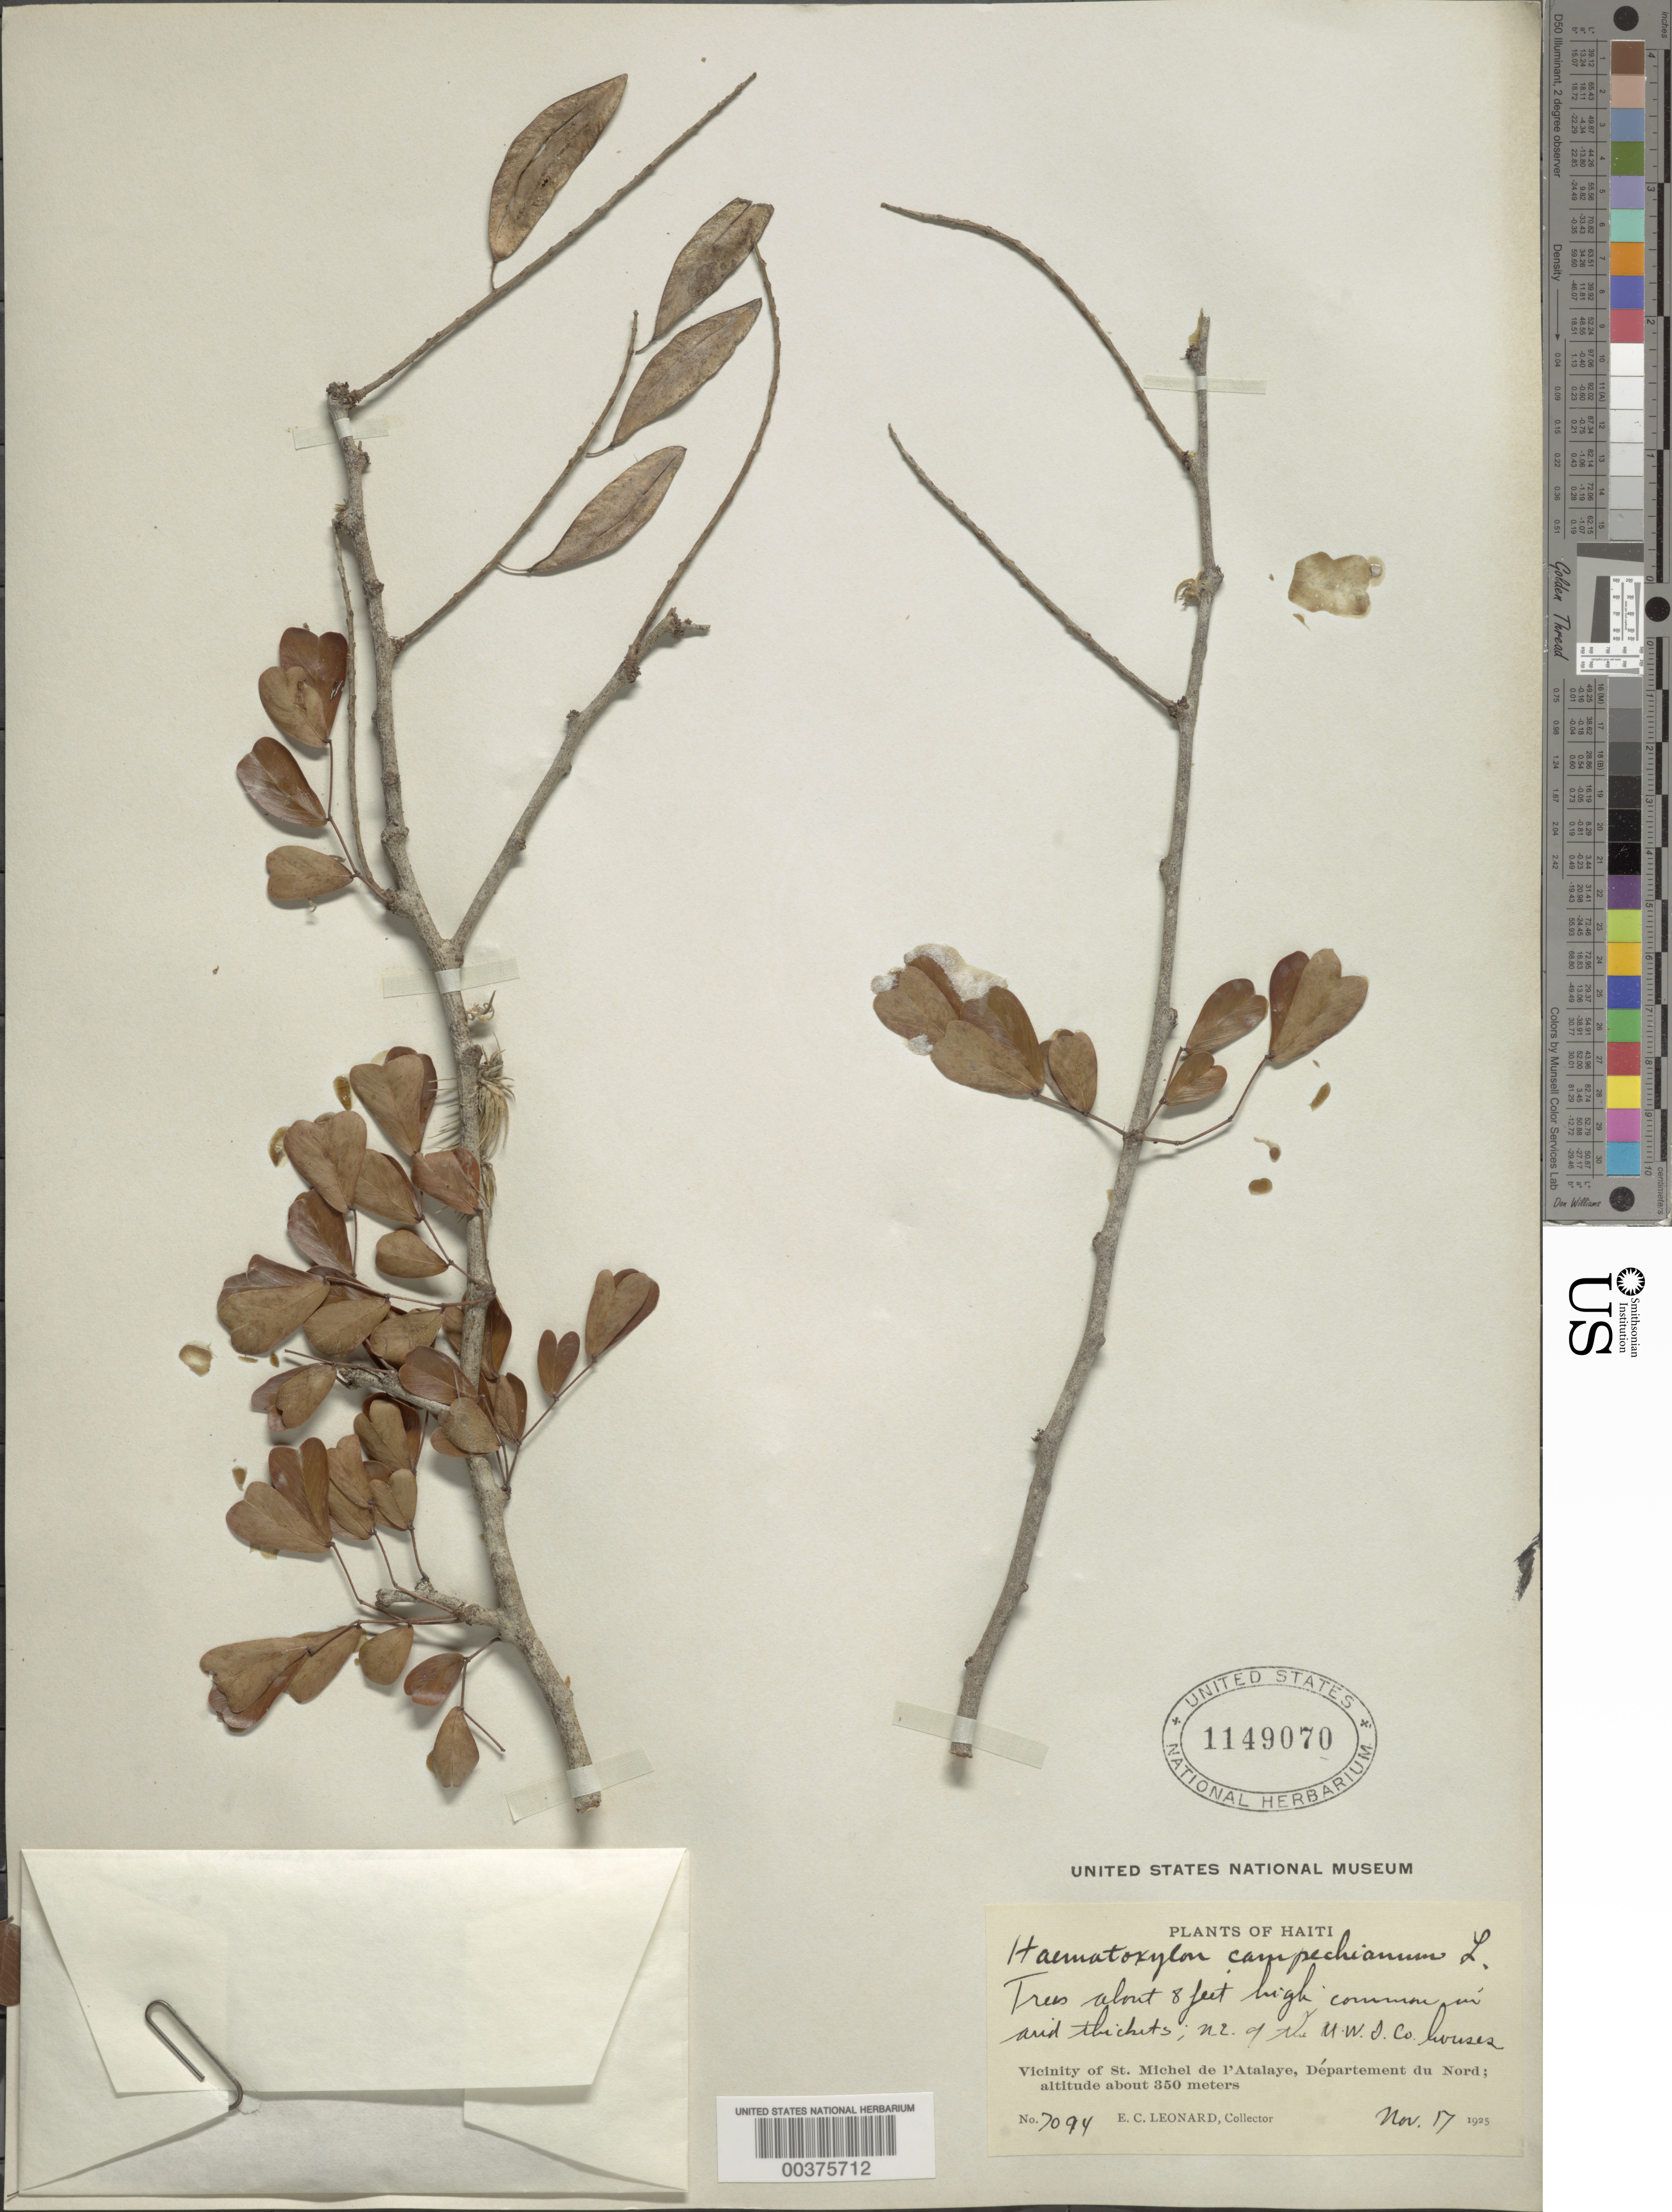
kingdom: Plantae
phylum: Tracheophyta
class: Magnoliopsida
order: Fabales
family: Fabaceae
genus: Haematoxylum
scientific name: Haematoxylum campechianum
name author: L.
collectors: E. C. Leonard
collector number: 7094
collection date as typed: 17 Nov 1925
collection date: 1925-11-17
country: Haiti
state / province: Nord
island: Hispaniola Island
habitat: Arid thicket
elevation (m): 350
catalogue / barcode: US 1149070